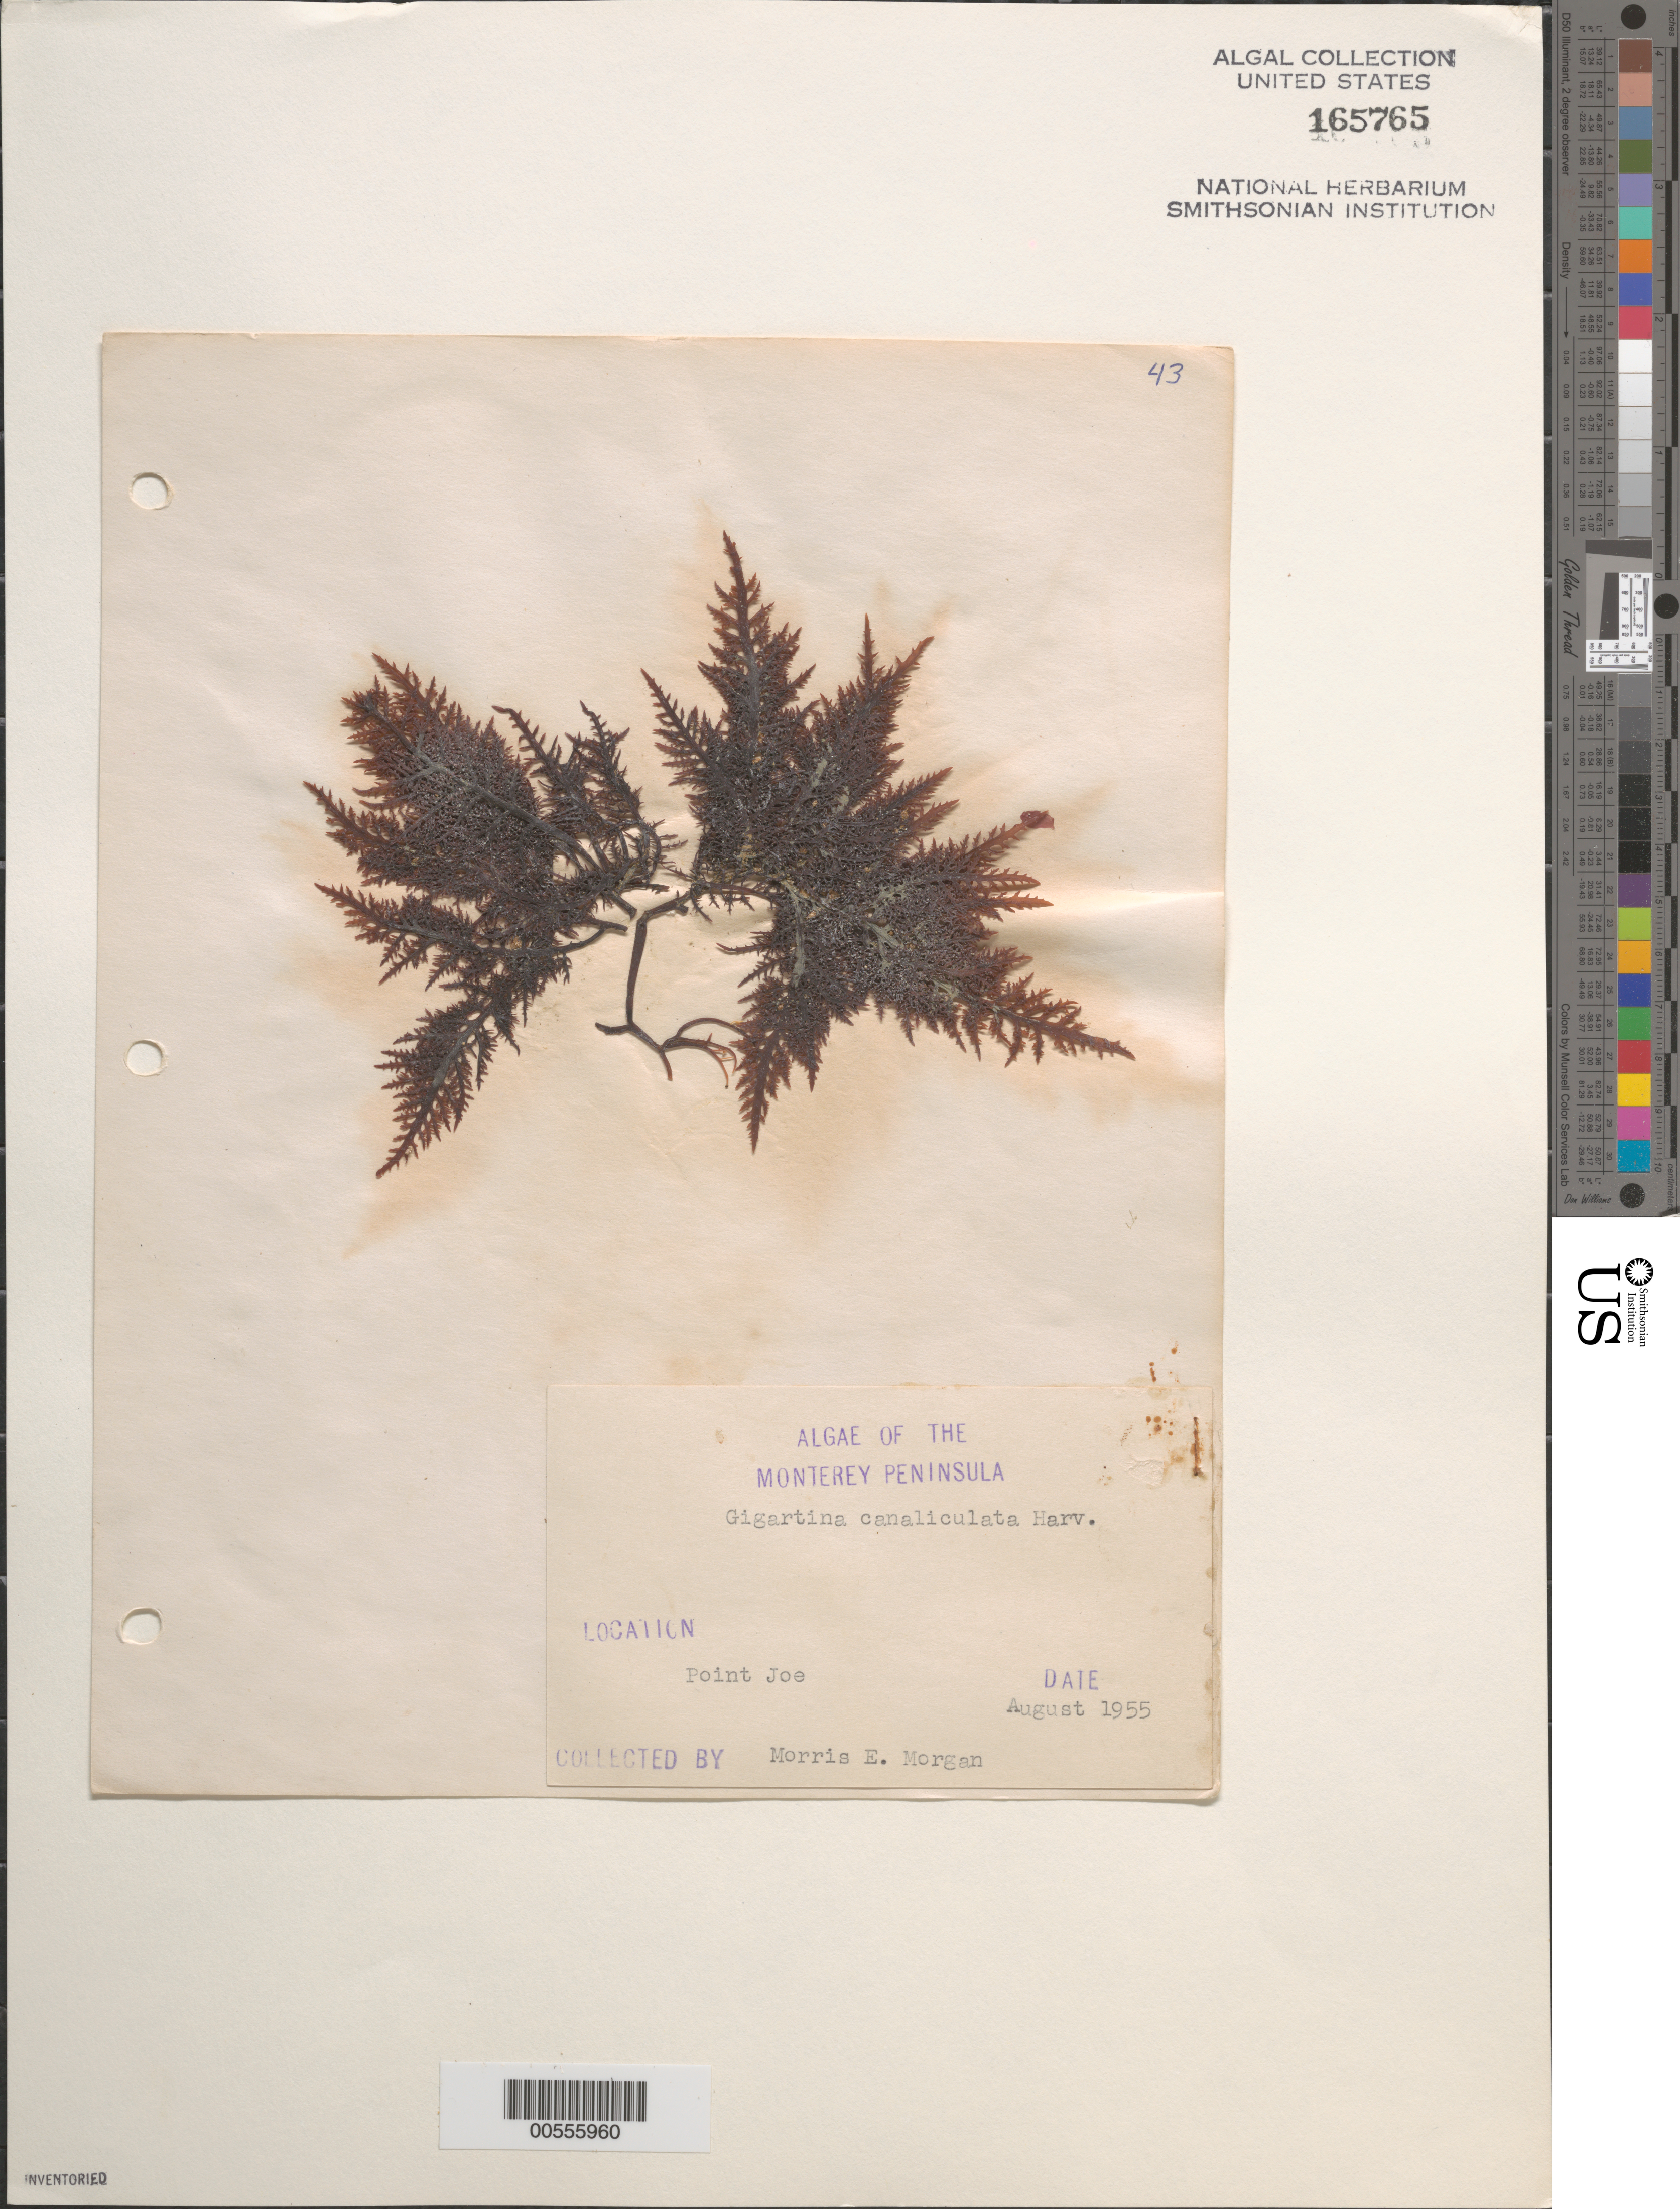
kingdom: Plantae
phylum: Rhodophyta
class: Florideophyceae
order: Gigartinales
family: Gigartinaceae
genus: Chondracanthus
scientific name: Chondracanthus canaliculatus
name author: (Harv.) Guiry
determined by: Algae name updating Project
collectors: M. Morgan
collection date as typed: Aug 1955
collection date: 1955-08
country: United States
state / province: California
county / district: Monterey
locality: Point Joe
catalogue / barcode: US 165765